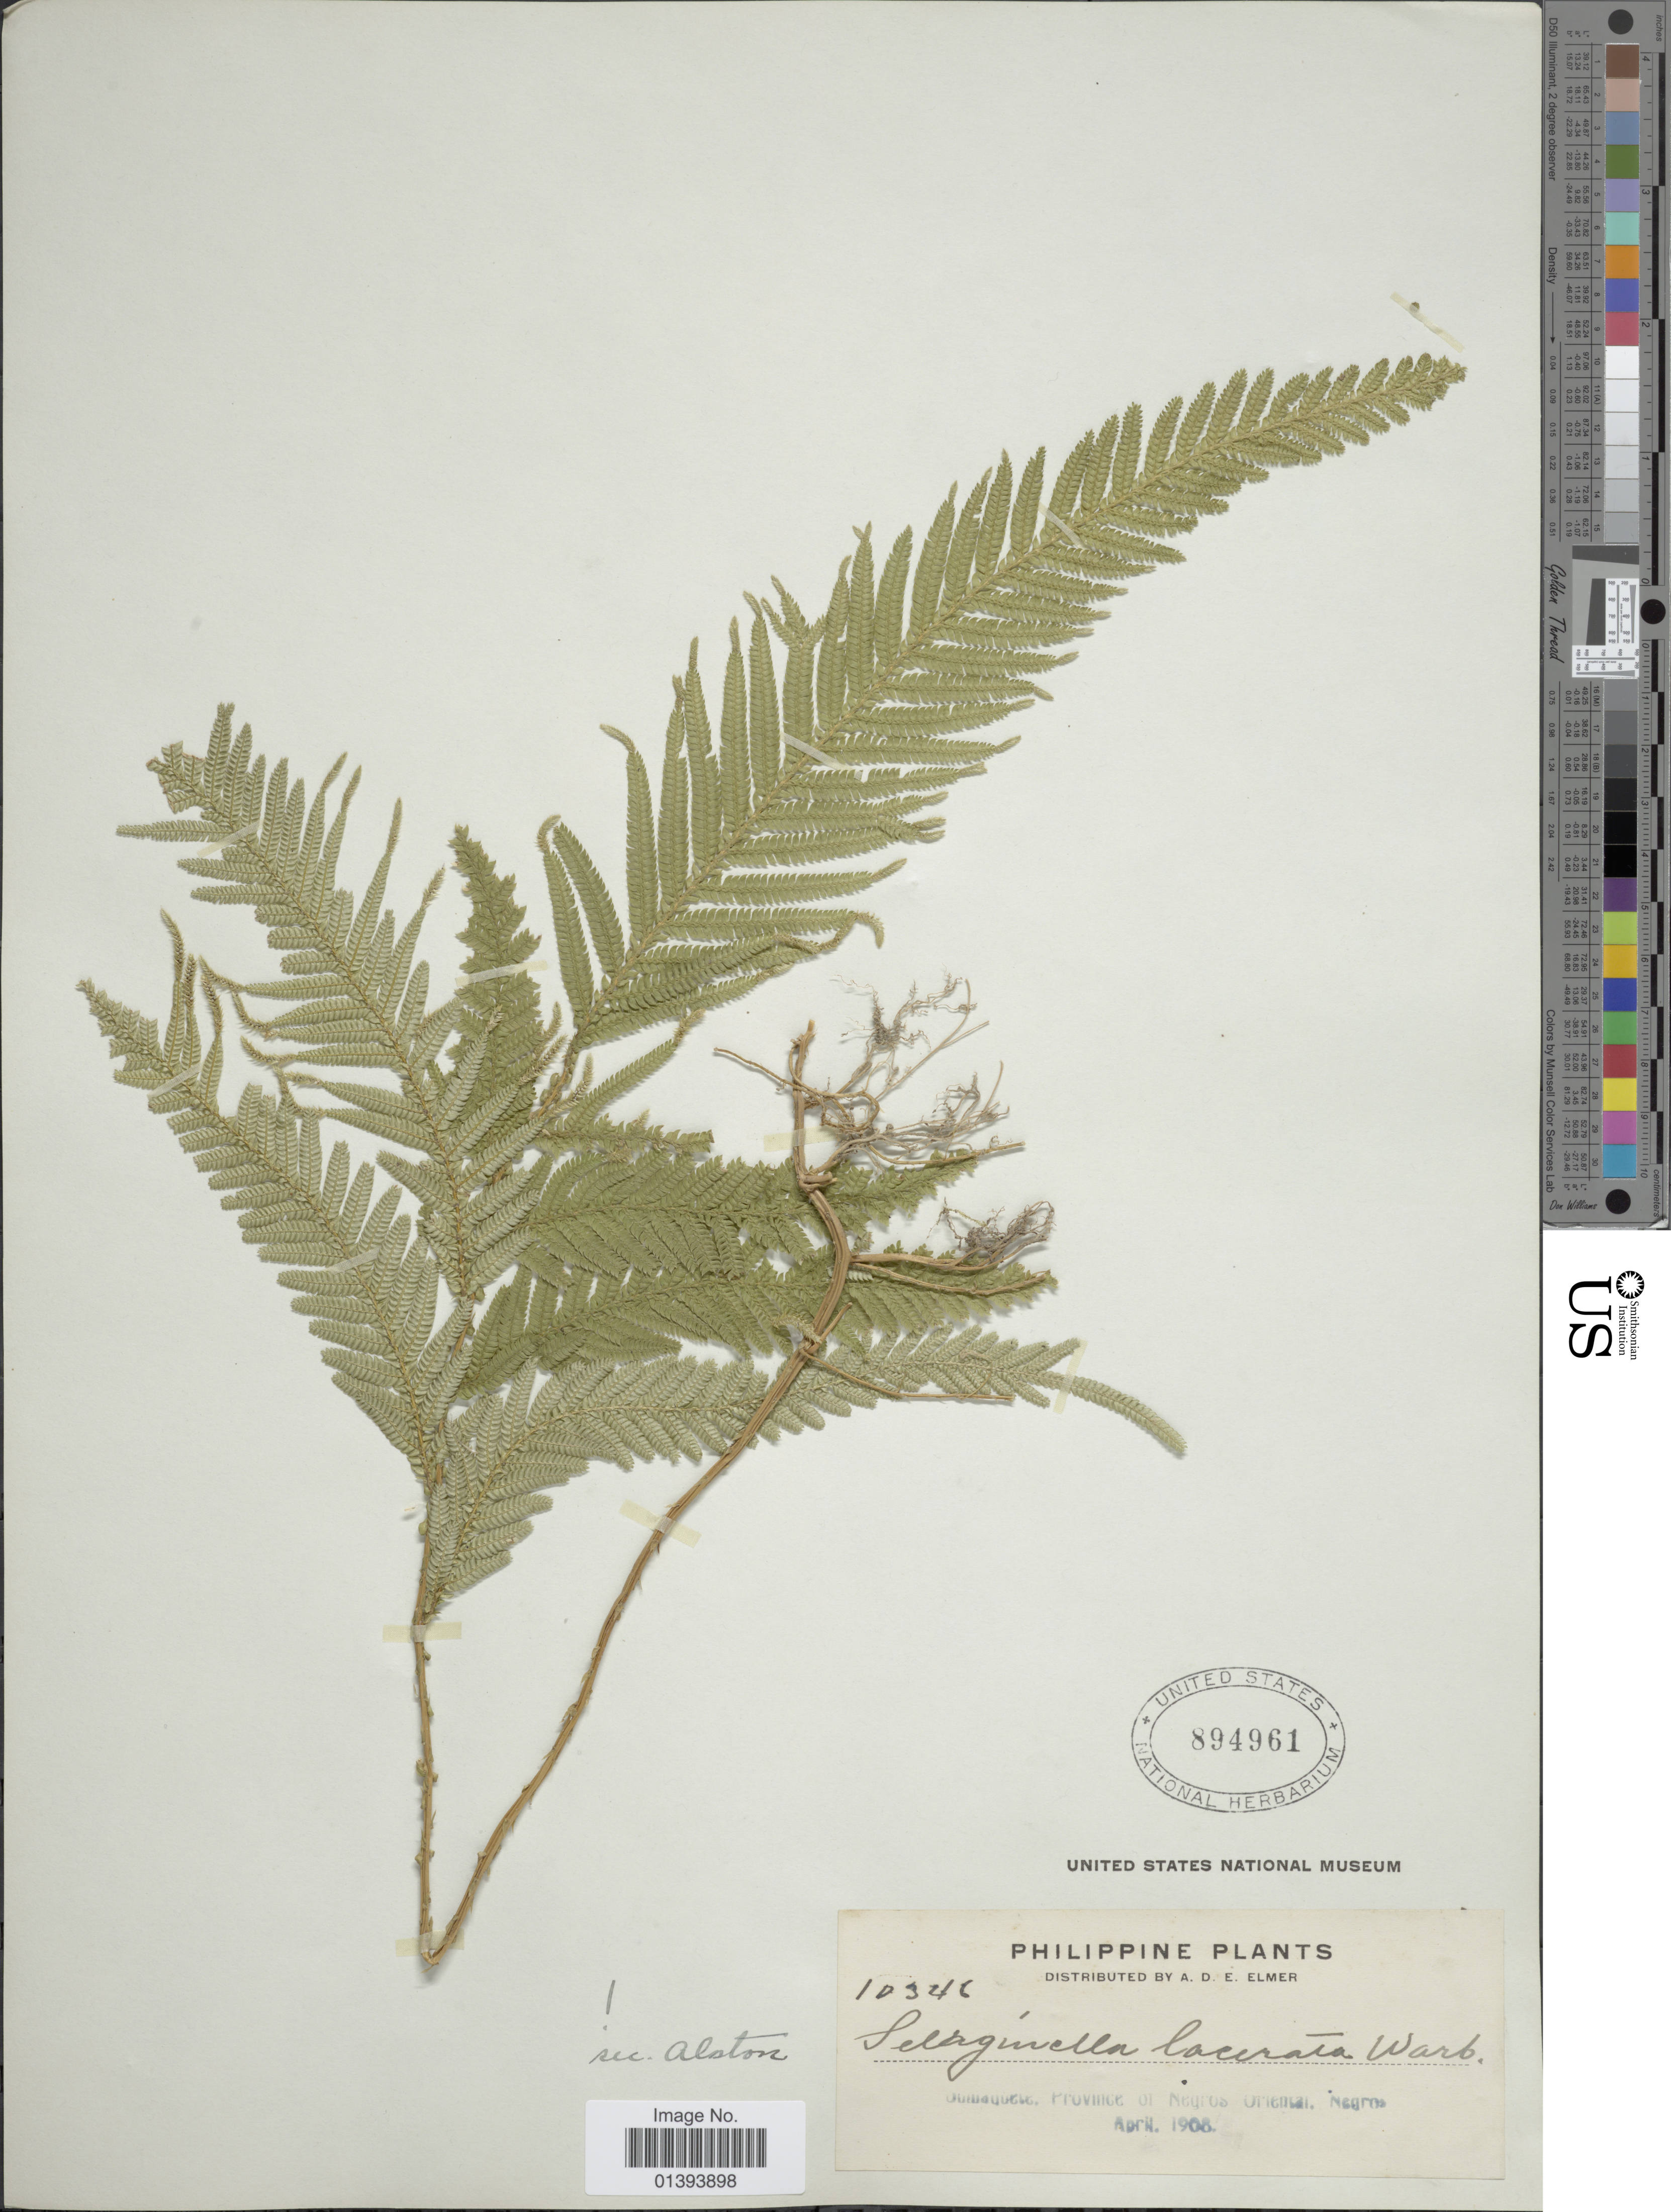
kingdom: Plantae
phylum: Tracheophyta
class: Lycopodiopsida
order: Selaginellales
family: Selaginellaceae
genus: Selaginella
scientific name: Selaginella lacerata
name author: Warb.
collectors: A. D. E. Elmer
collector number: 10346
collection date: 1908-04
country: Philippines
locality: Dumaguete, province of Negros Oriental, Negros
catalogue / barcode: US 894961